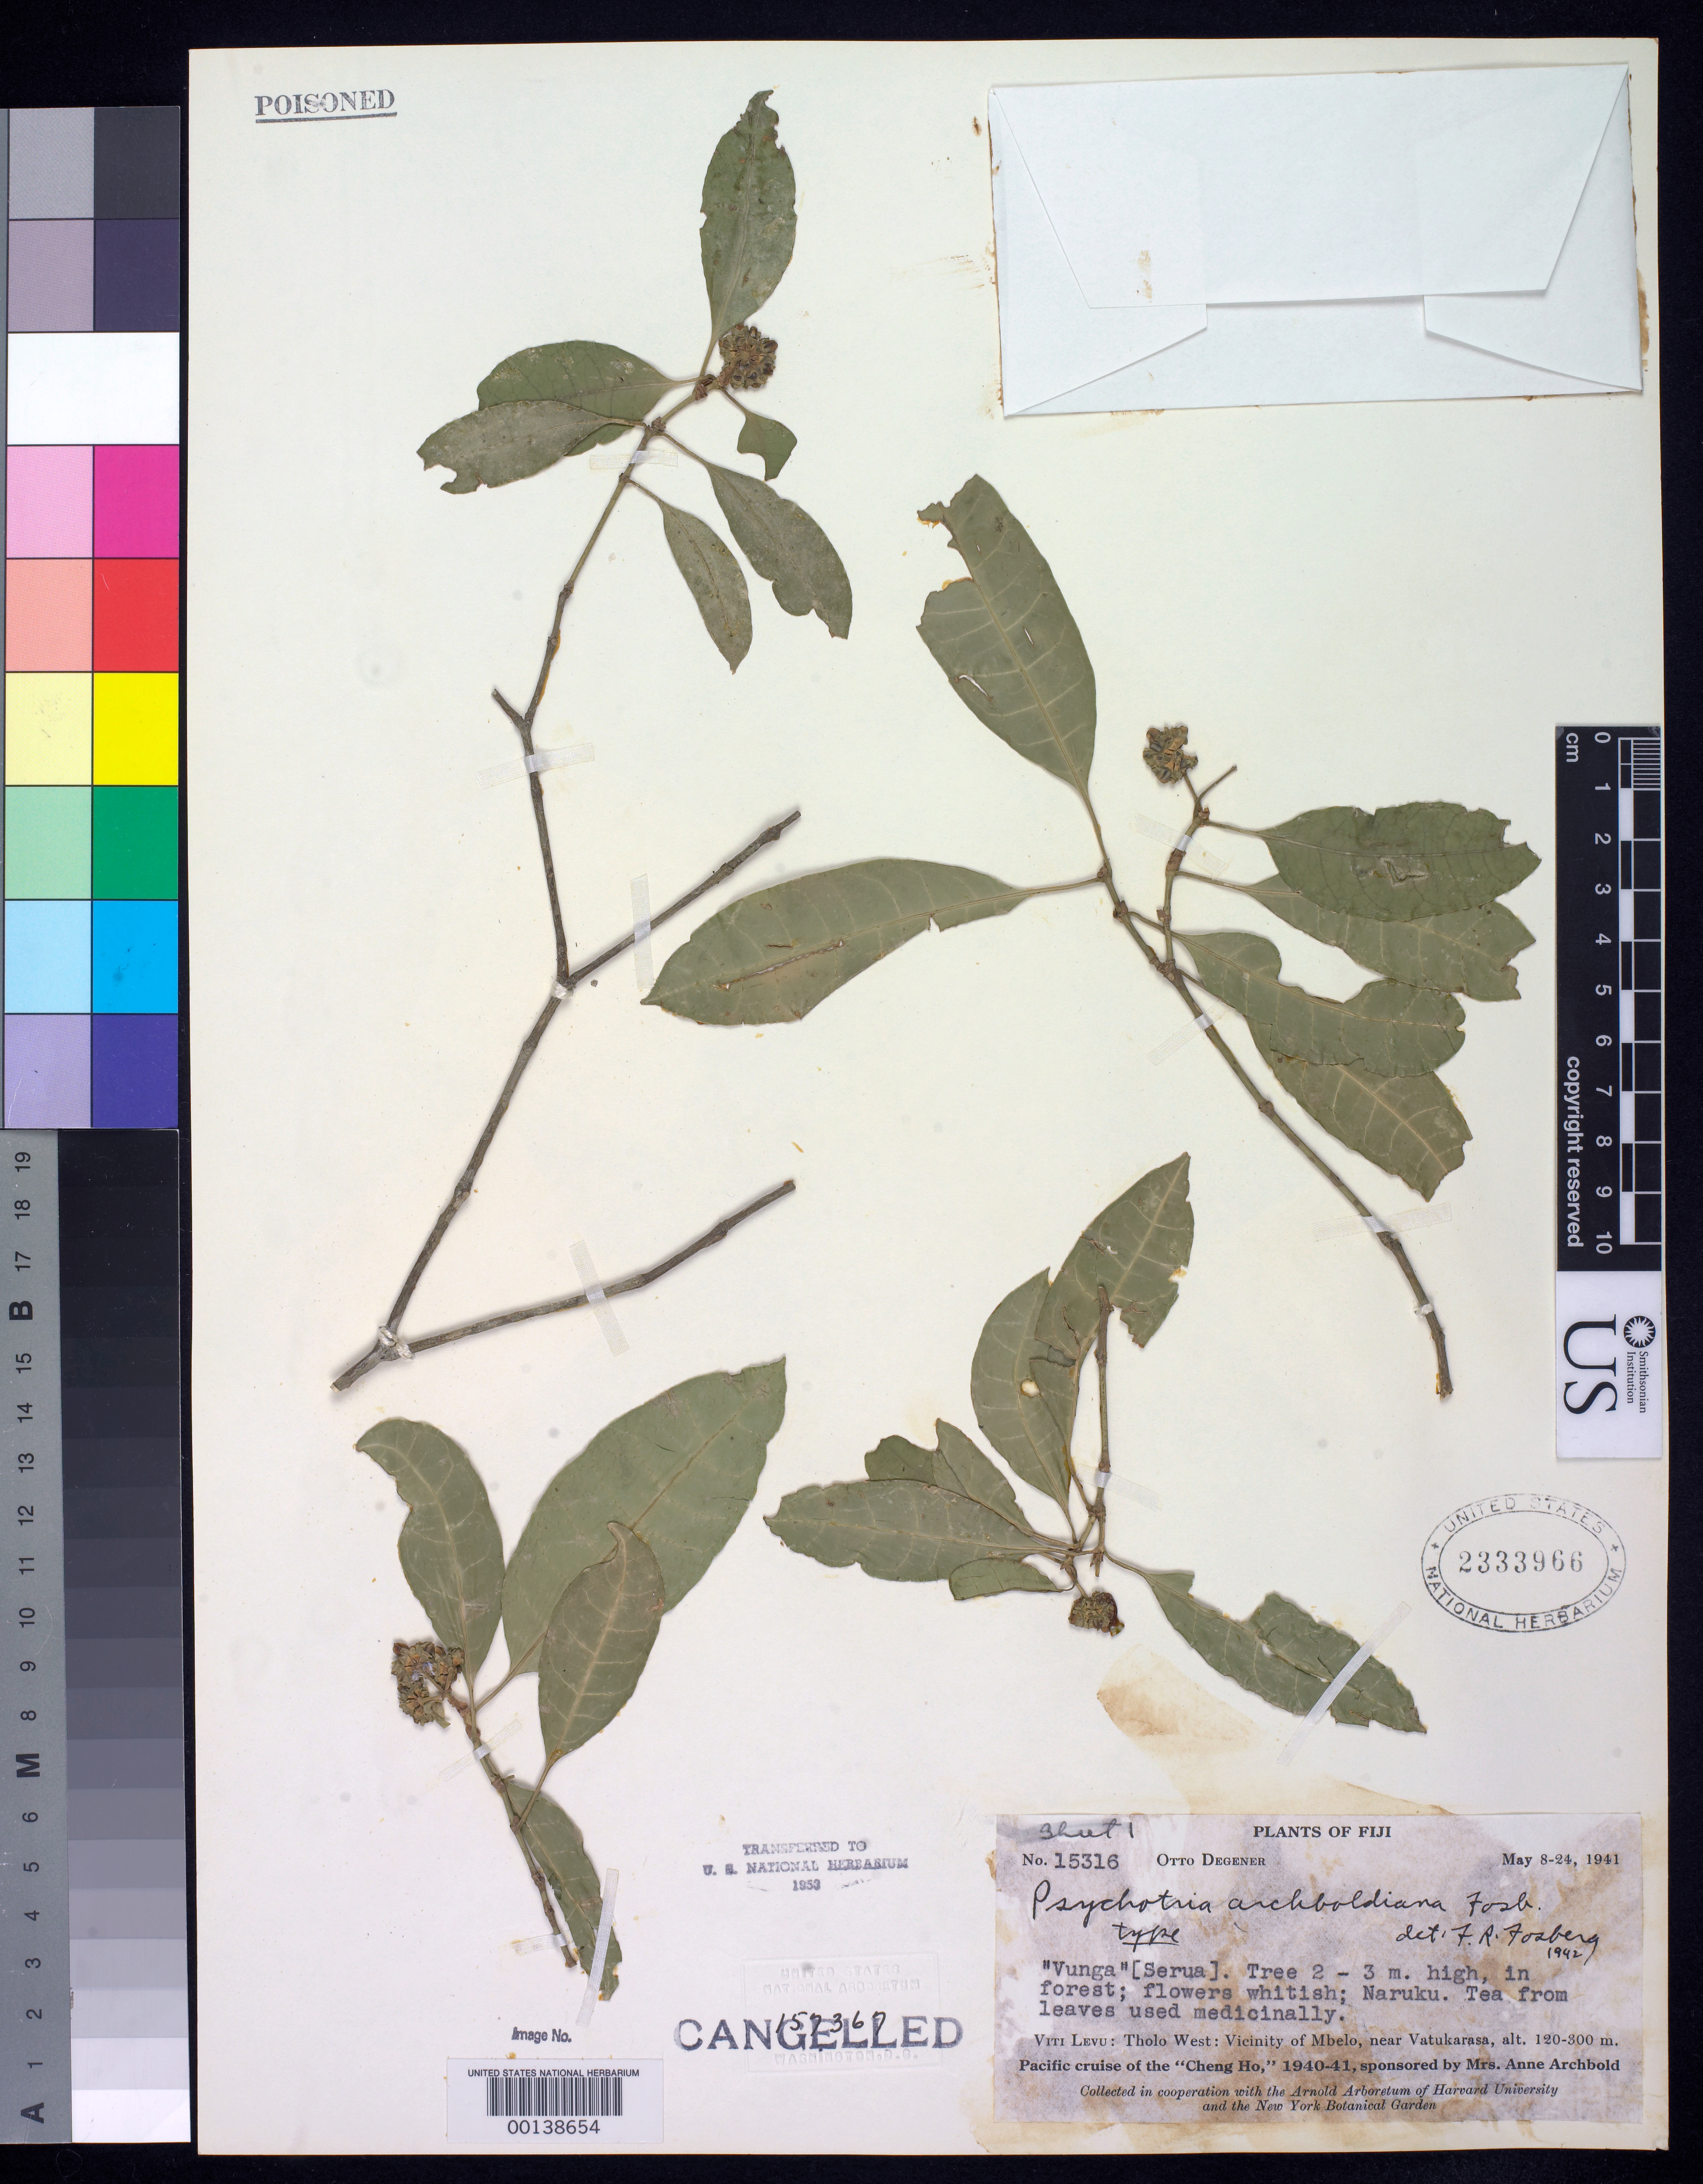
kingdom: Plantae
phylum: Tracheophyta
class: Magnoliopsida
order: Gentianales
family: Rubiaceae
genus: Psychotria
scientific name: Psychotria archboldiana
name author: Fosberg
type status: Holotype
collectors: O. Degener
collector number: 15316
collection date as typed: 08 May 1941 to 24 May 1941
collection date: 1941-05-08/1941-05-24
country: Fiji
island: Viti Levu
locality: Tholo West, Mbelo vicinity, near Vatukarasa. [Viti Levu Group]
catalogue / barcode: US 2333966